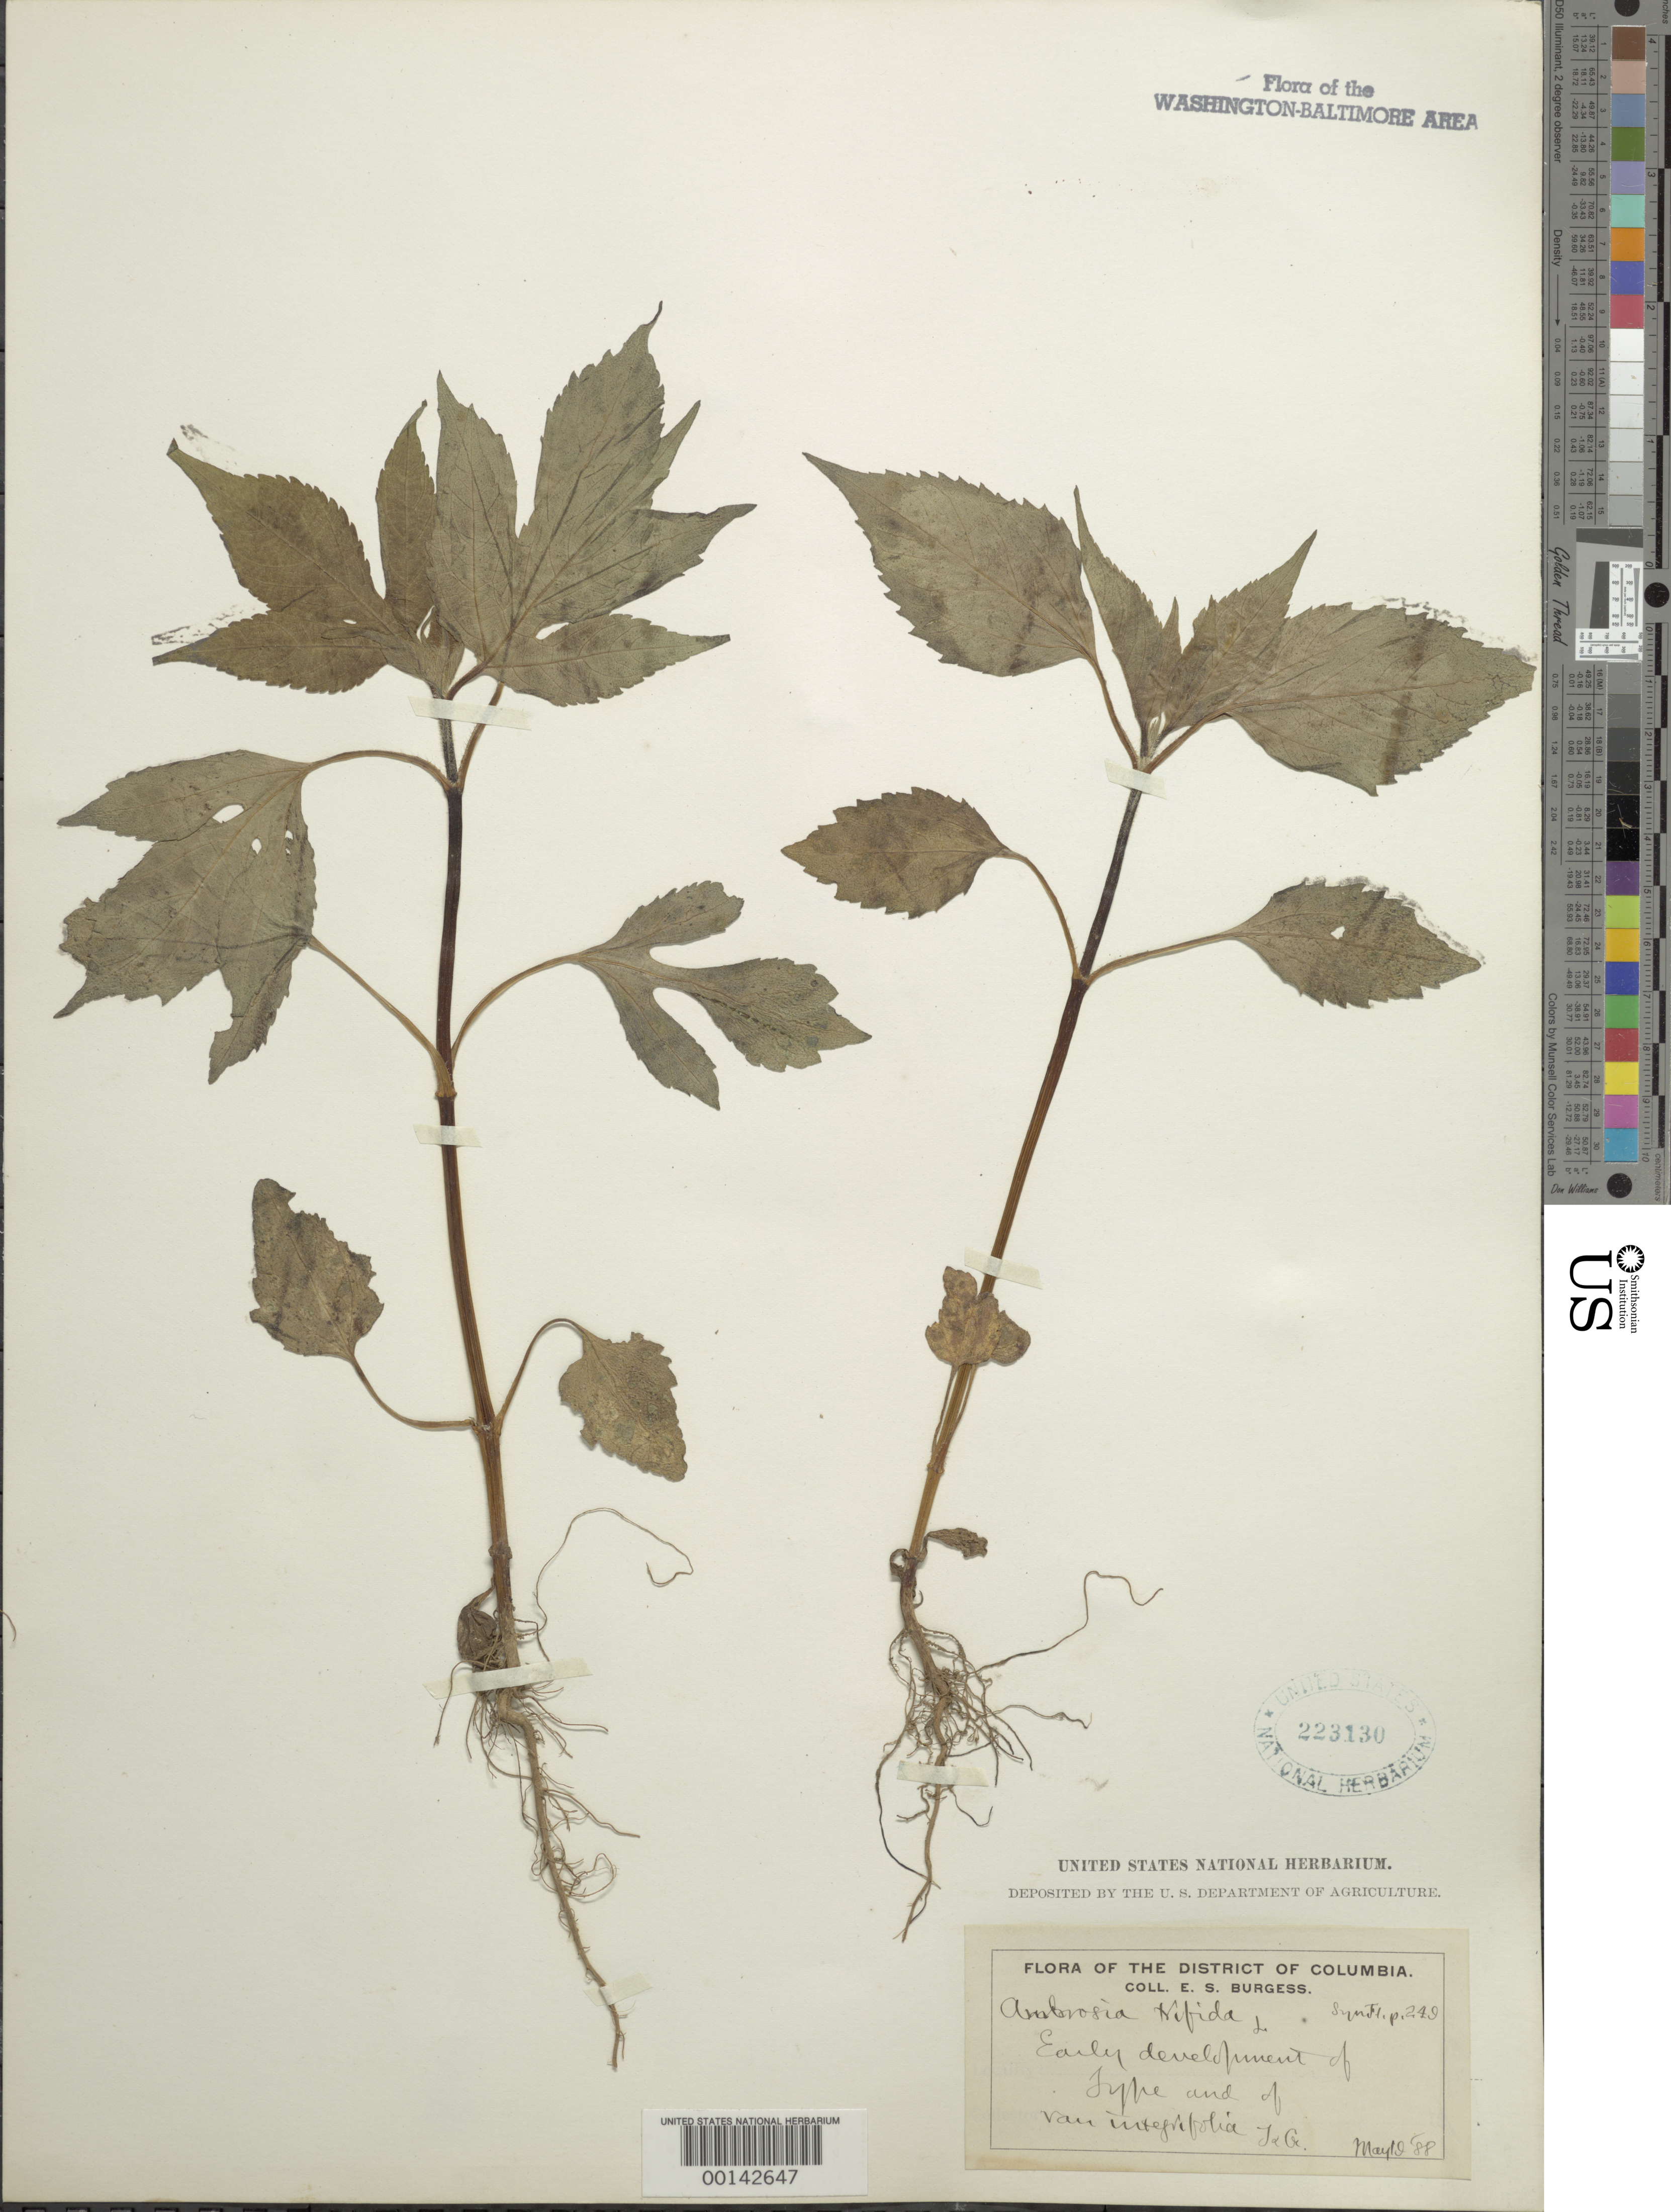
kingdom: Plantae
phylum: Tracheophyta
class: Magnoliopsida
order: Asterales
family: Asteraceae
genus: Ambrosia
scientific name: Ambrosia trifida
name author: L.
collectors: E. Burgess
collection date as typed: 19 May 1888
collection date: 1888-05-19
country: United States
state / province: District of Columbia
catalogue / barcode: US 223130